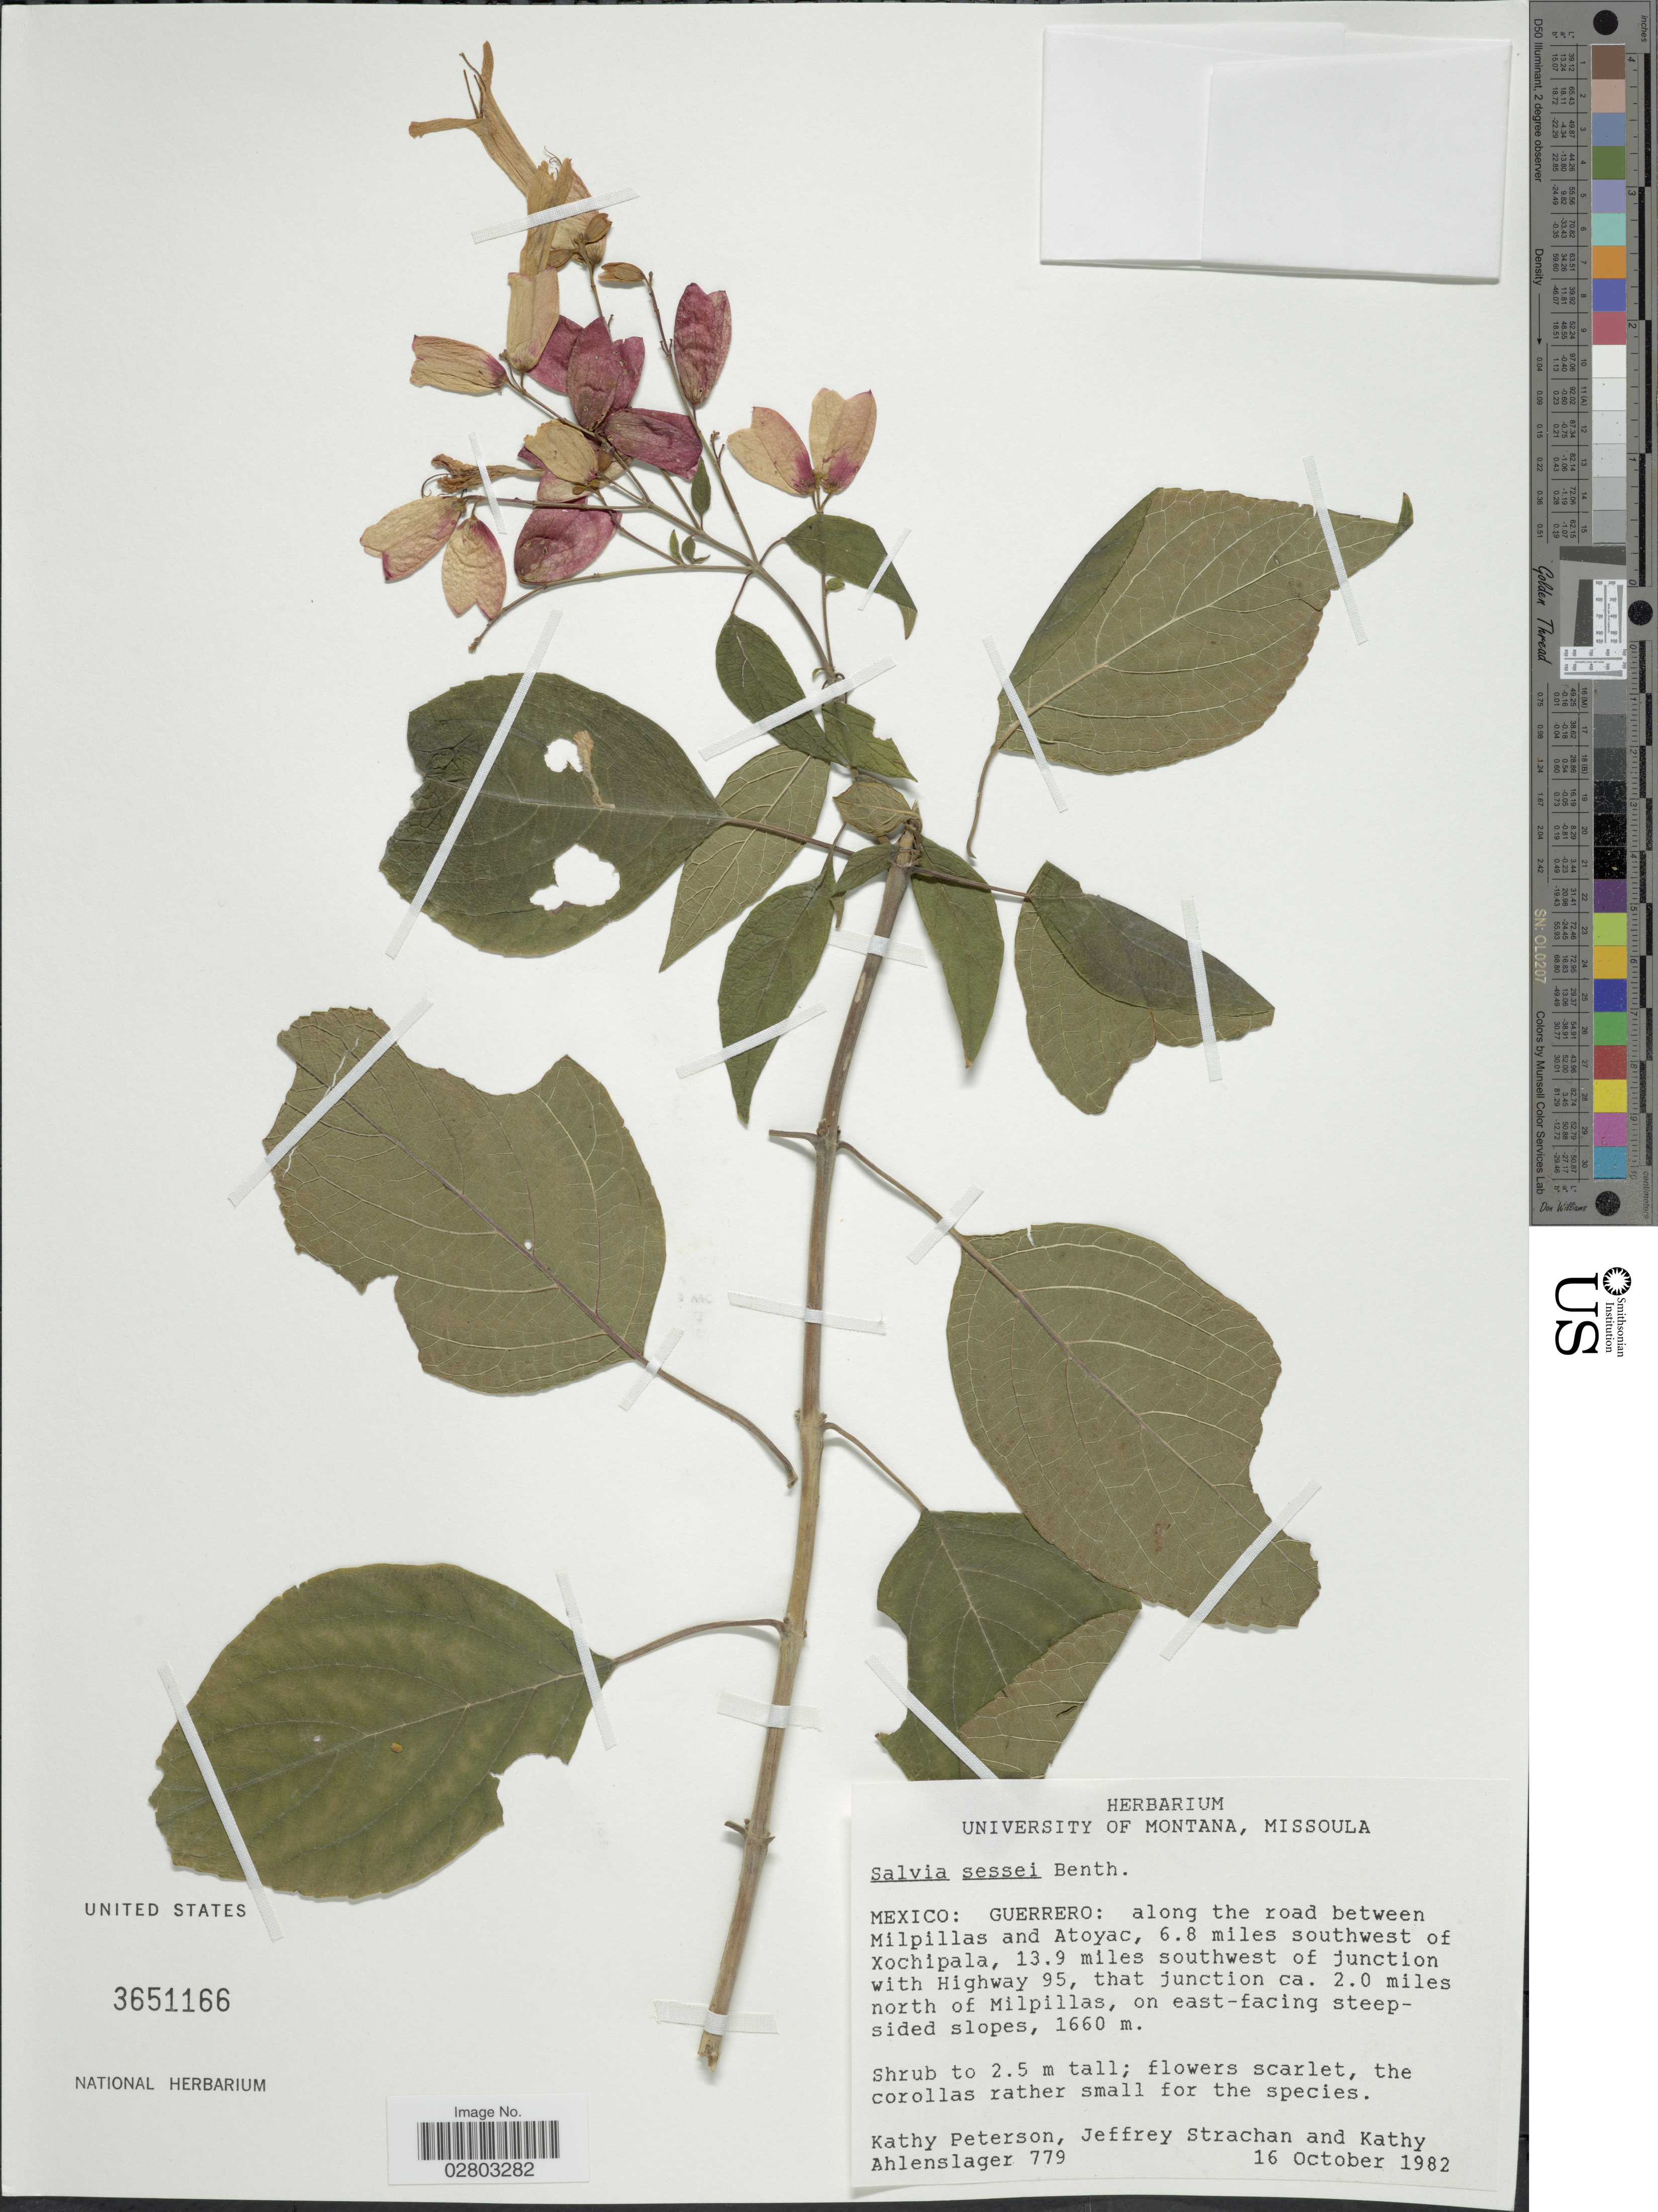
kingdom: Plantae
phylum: Tracheophyta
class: Magnoliopsida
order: Lamiales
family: Lamiaceae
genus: Salvia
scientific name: Salvia sessei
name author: Benth.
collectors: K. Peterson, J. Strachan & K. Ahlenslager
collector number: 779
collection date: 1982-10-16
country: Mexico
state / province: Guerrero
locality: Along the road between Milpillas and Atoyac, 6.8 miles southwest of Xochipala, 13.9 miles southwest of junction with Highway 95, that junction ca. 2.0 miles north of Milpillas, on east-facing steepsided slopes.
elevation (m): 1660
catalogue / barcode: US 3651166